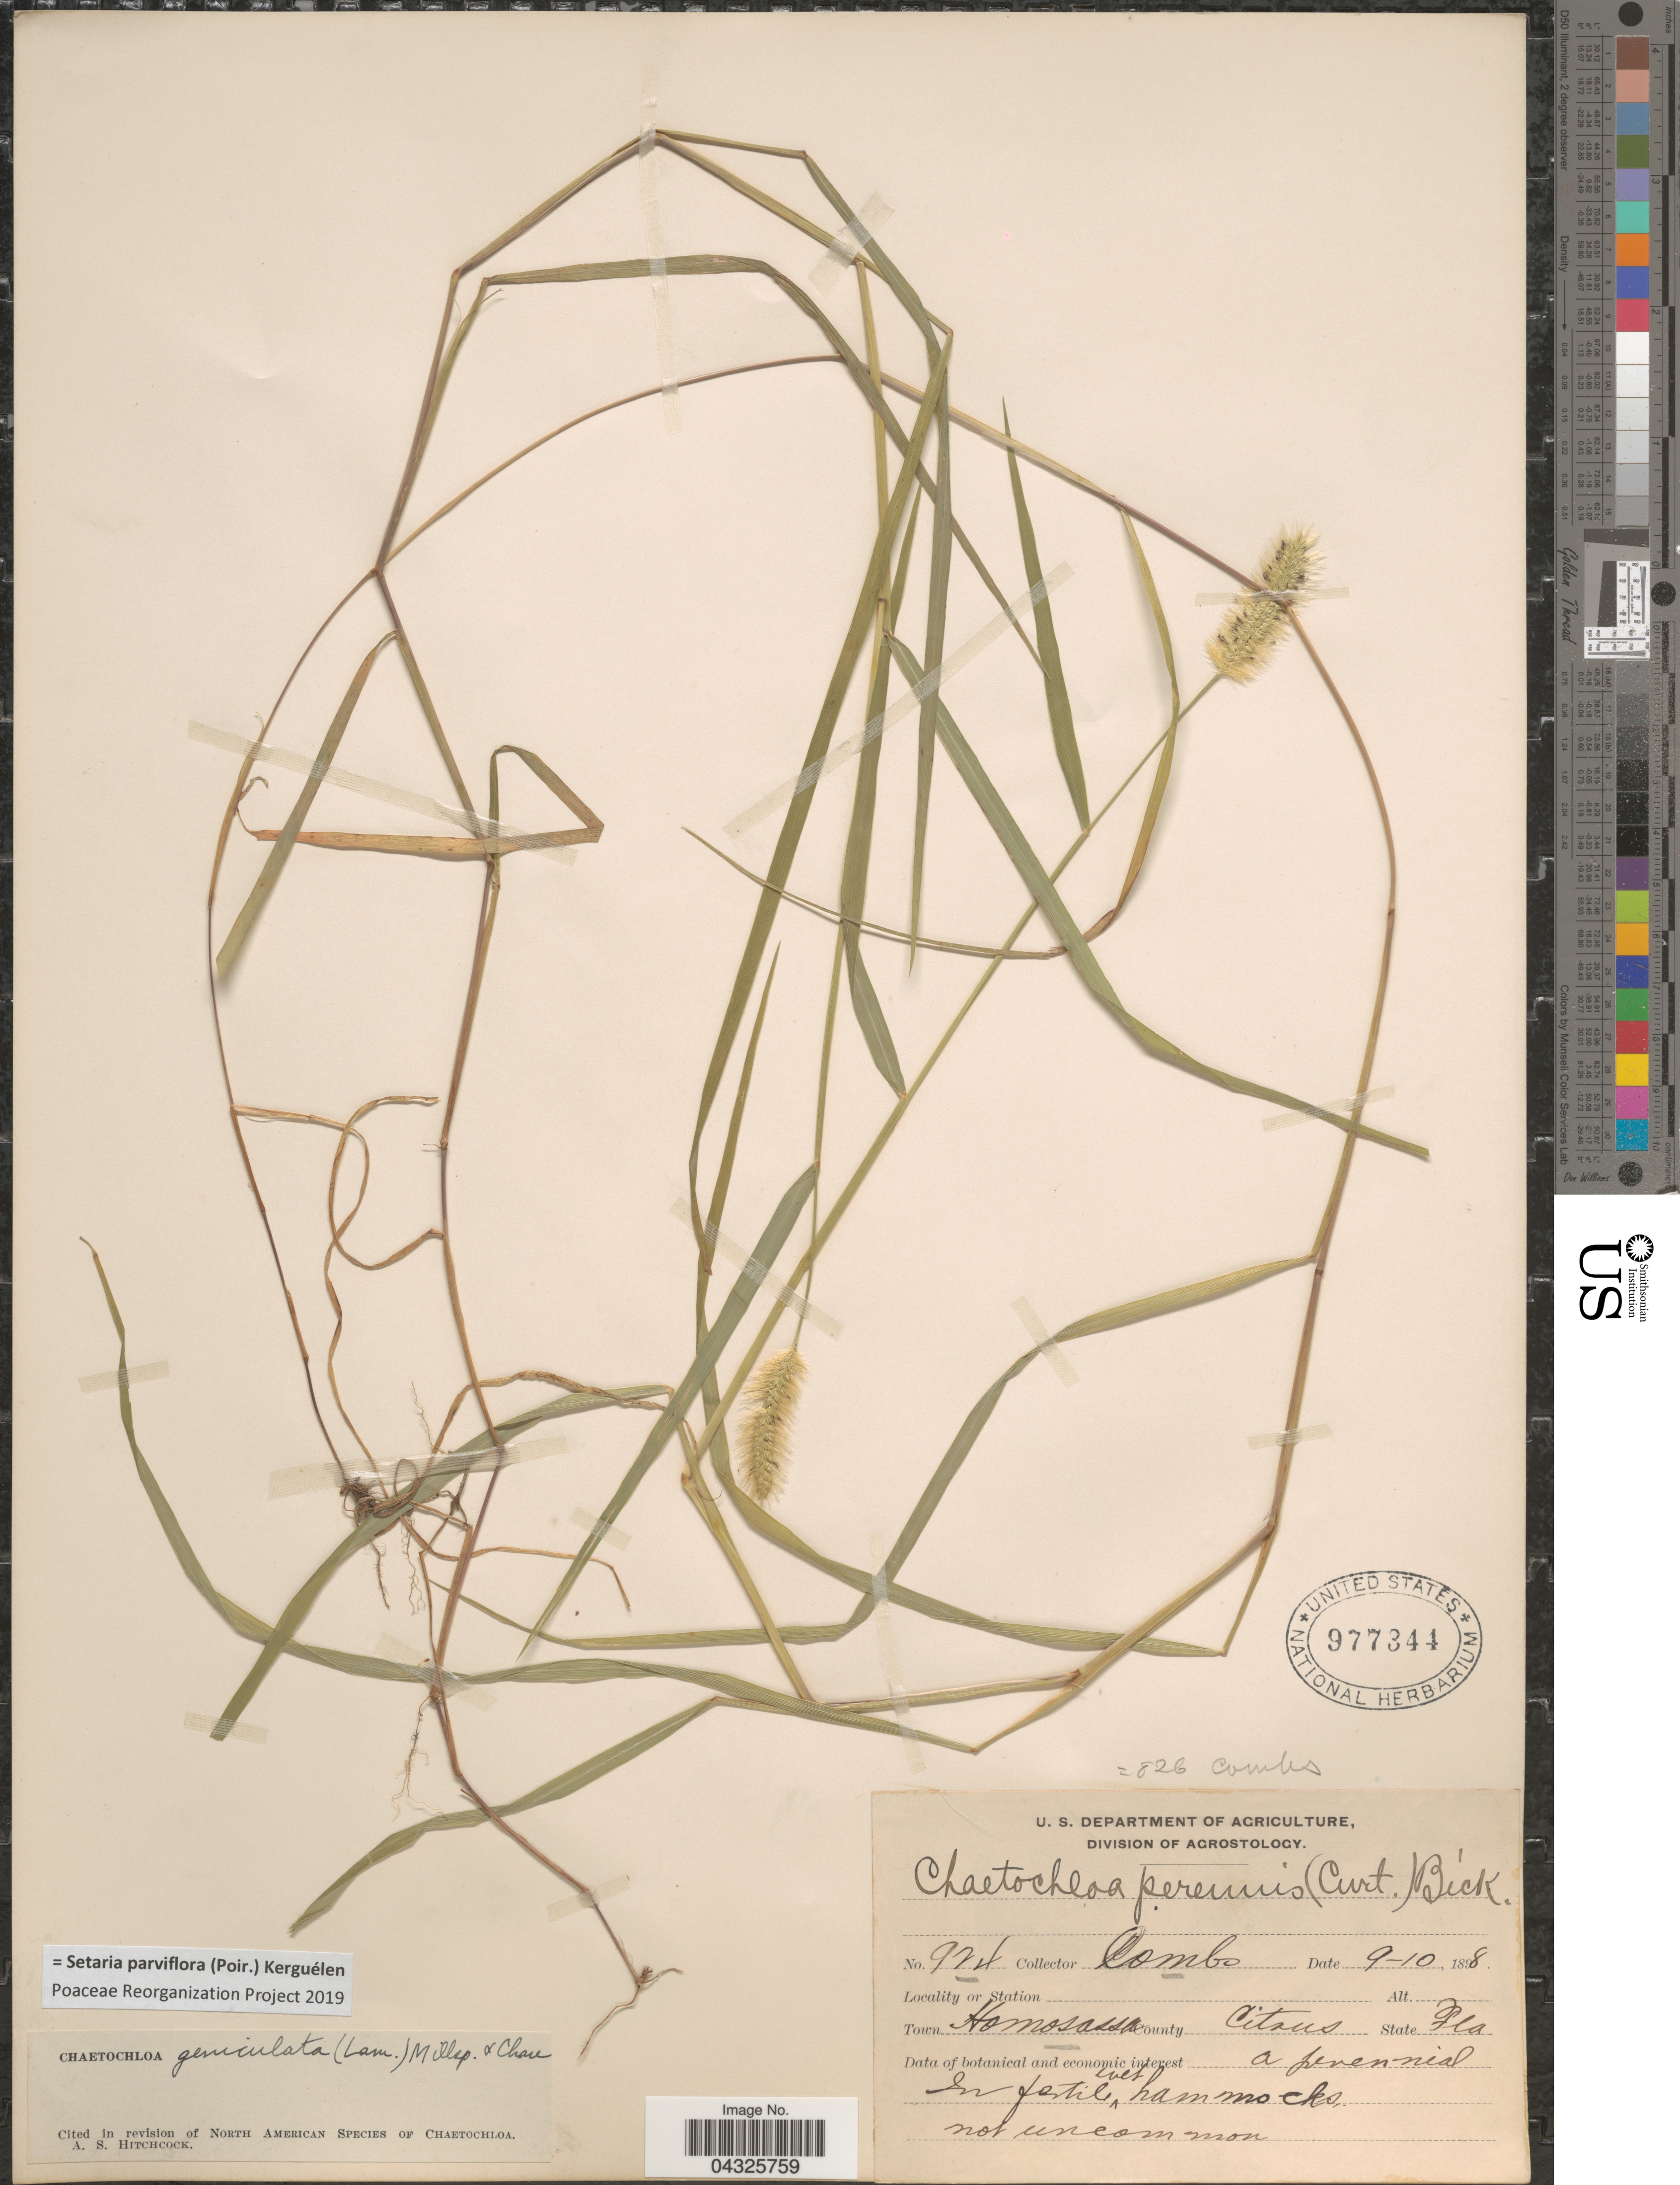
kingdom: Plantae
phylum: Tracheophyta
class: Liliopsida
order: Poales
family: Poaceae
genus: Setaria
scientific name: Setaria parviflora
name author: (Poir.) Kerguélen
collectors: -. Combs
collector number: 924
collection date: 1898-09-10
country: United States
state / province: Florida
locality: Town Homosassa. County Citrus.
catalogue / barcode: US 977344